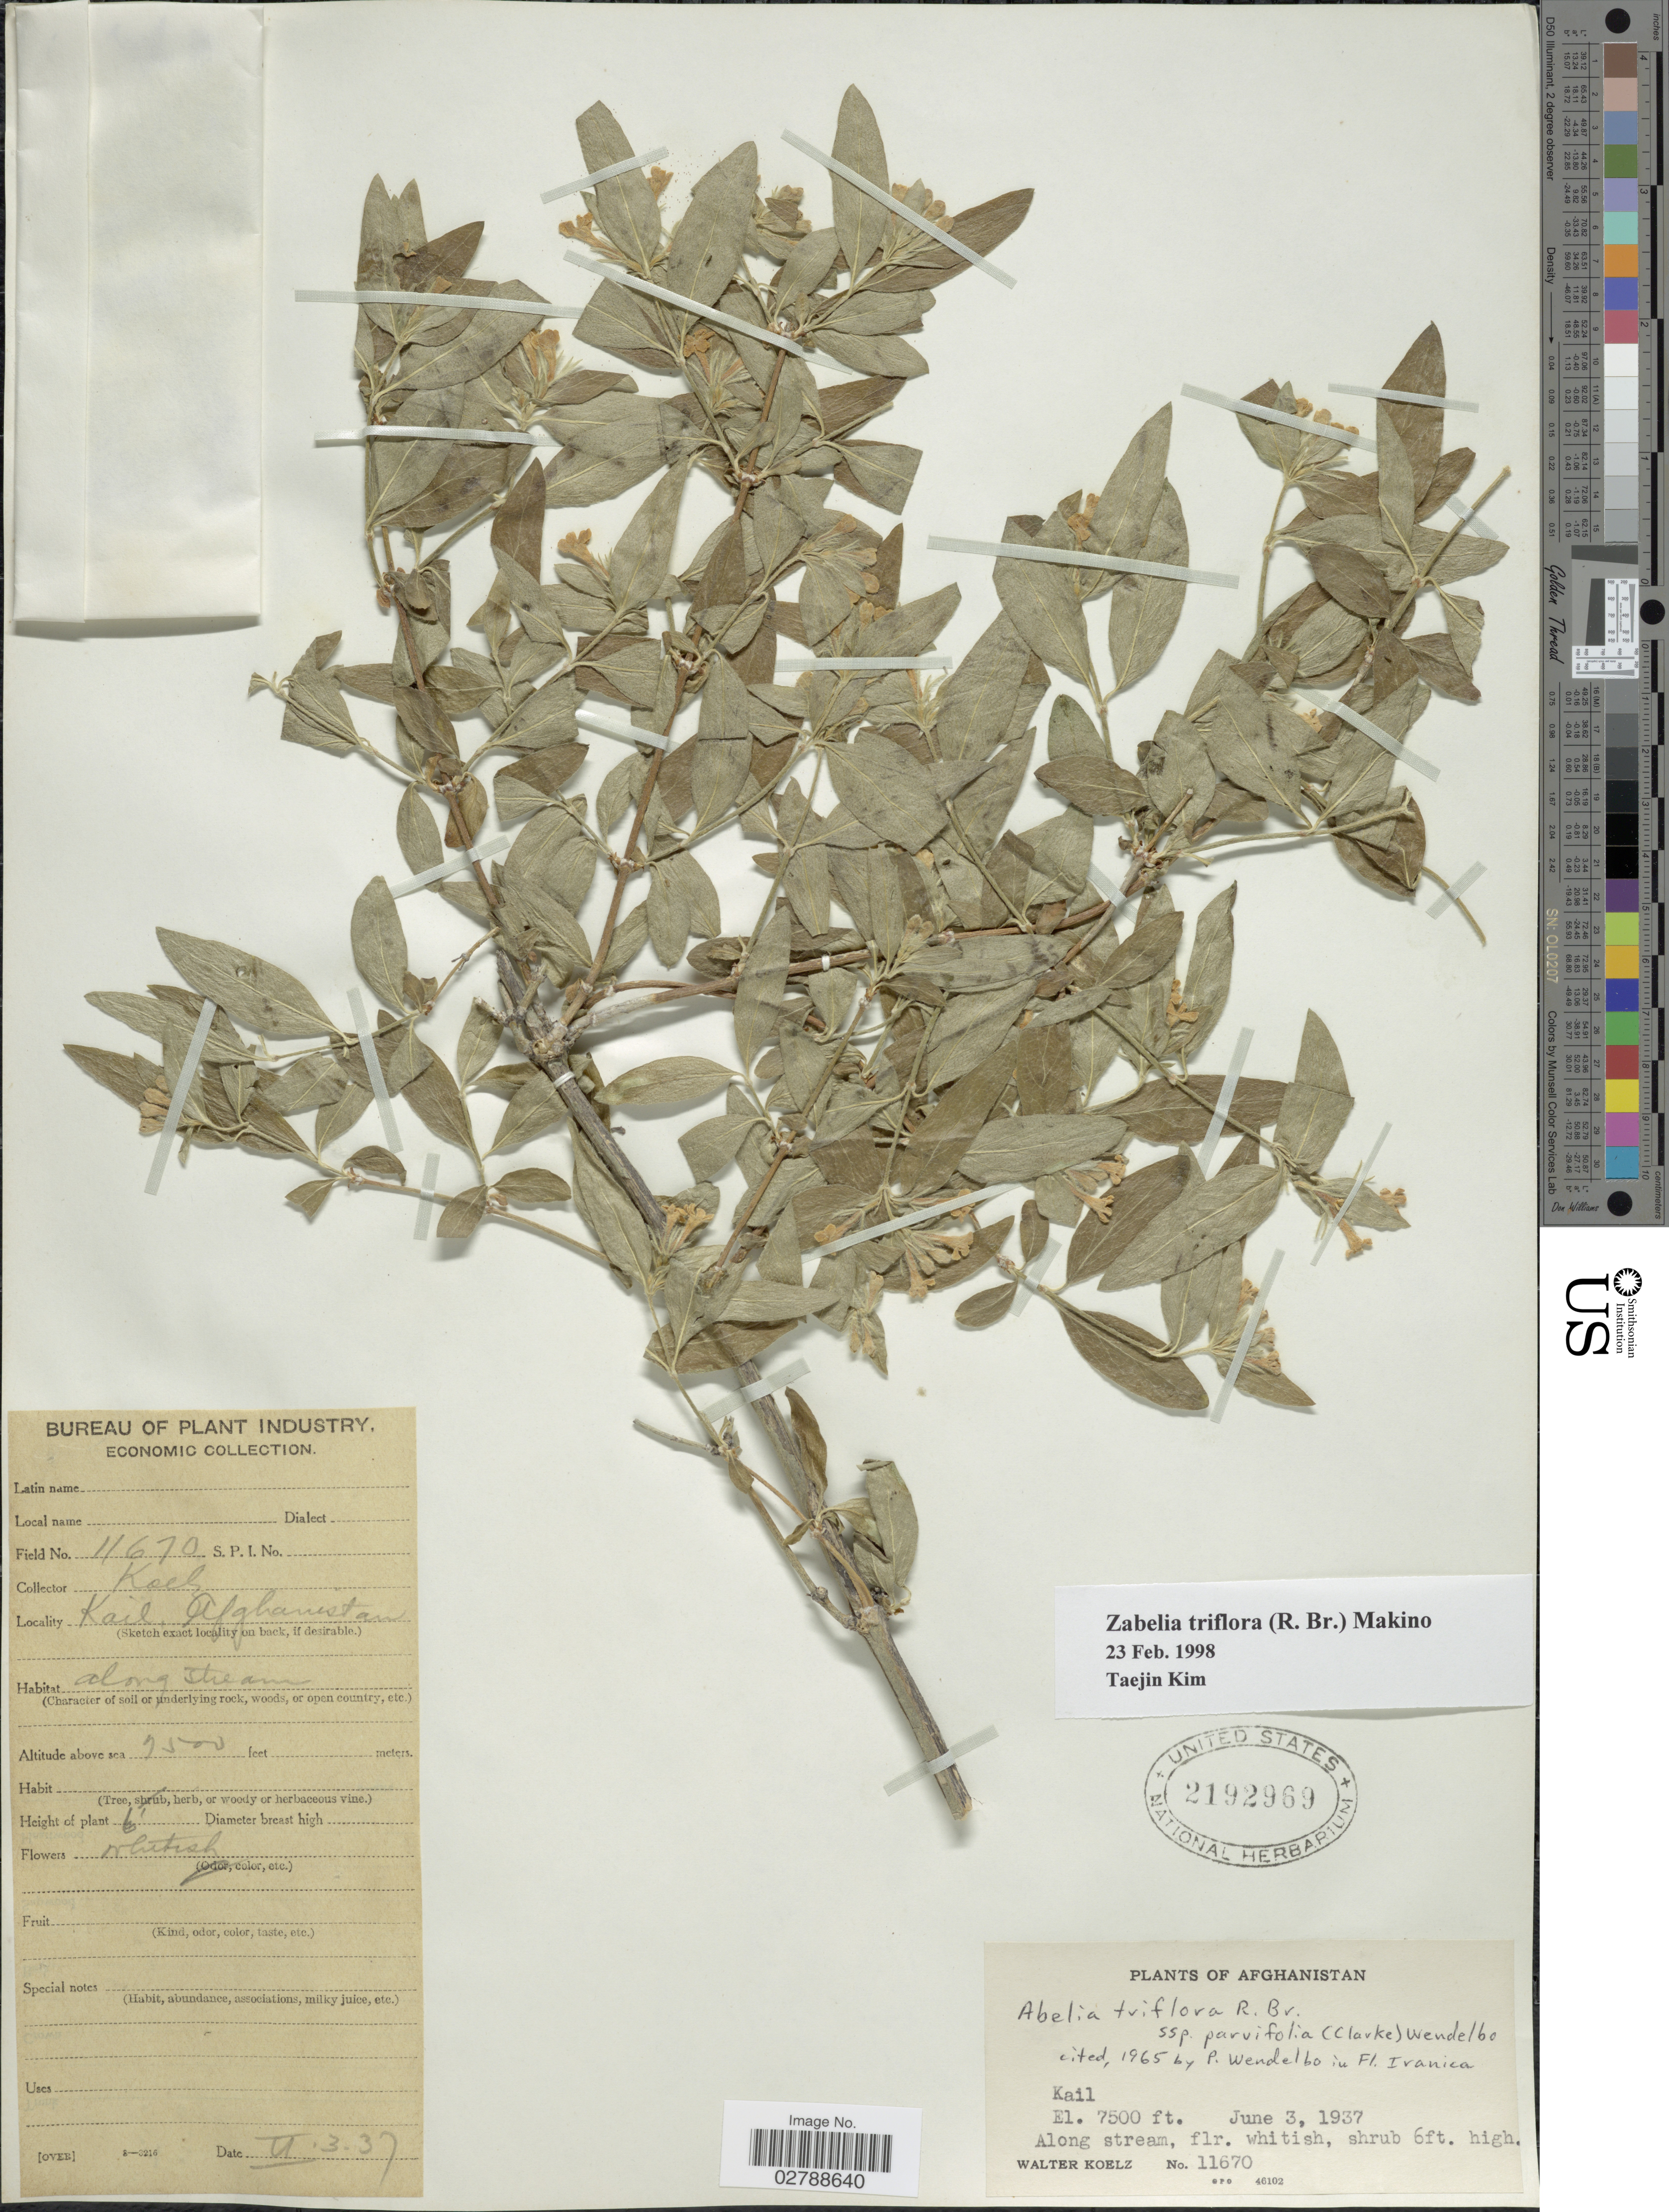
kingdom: Plantae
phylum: Tracheophyta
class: Magnoliopsida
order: Dipsacales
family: Caprifoliaceae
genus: Zabelia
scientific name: Zabelia triflora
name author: (R. Br. ex Wall.) Makino ex Hisauti & H. Hara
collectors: W. N. Koelz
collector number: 11670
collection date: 1937-06-03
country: Afghanistan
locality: Kail.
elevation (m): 2286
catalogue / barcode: US 2192969